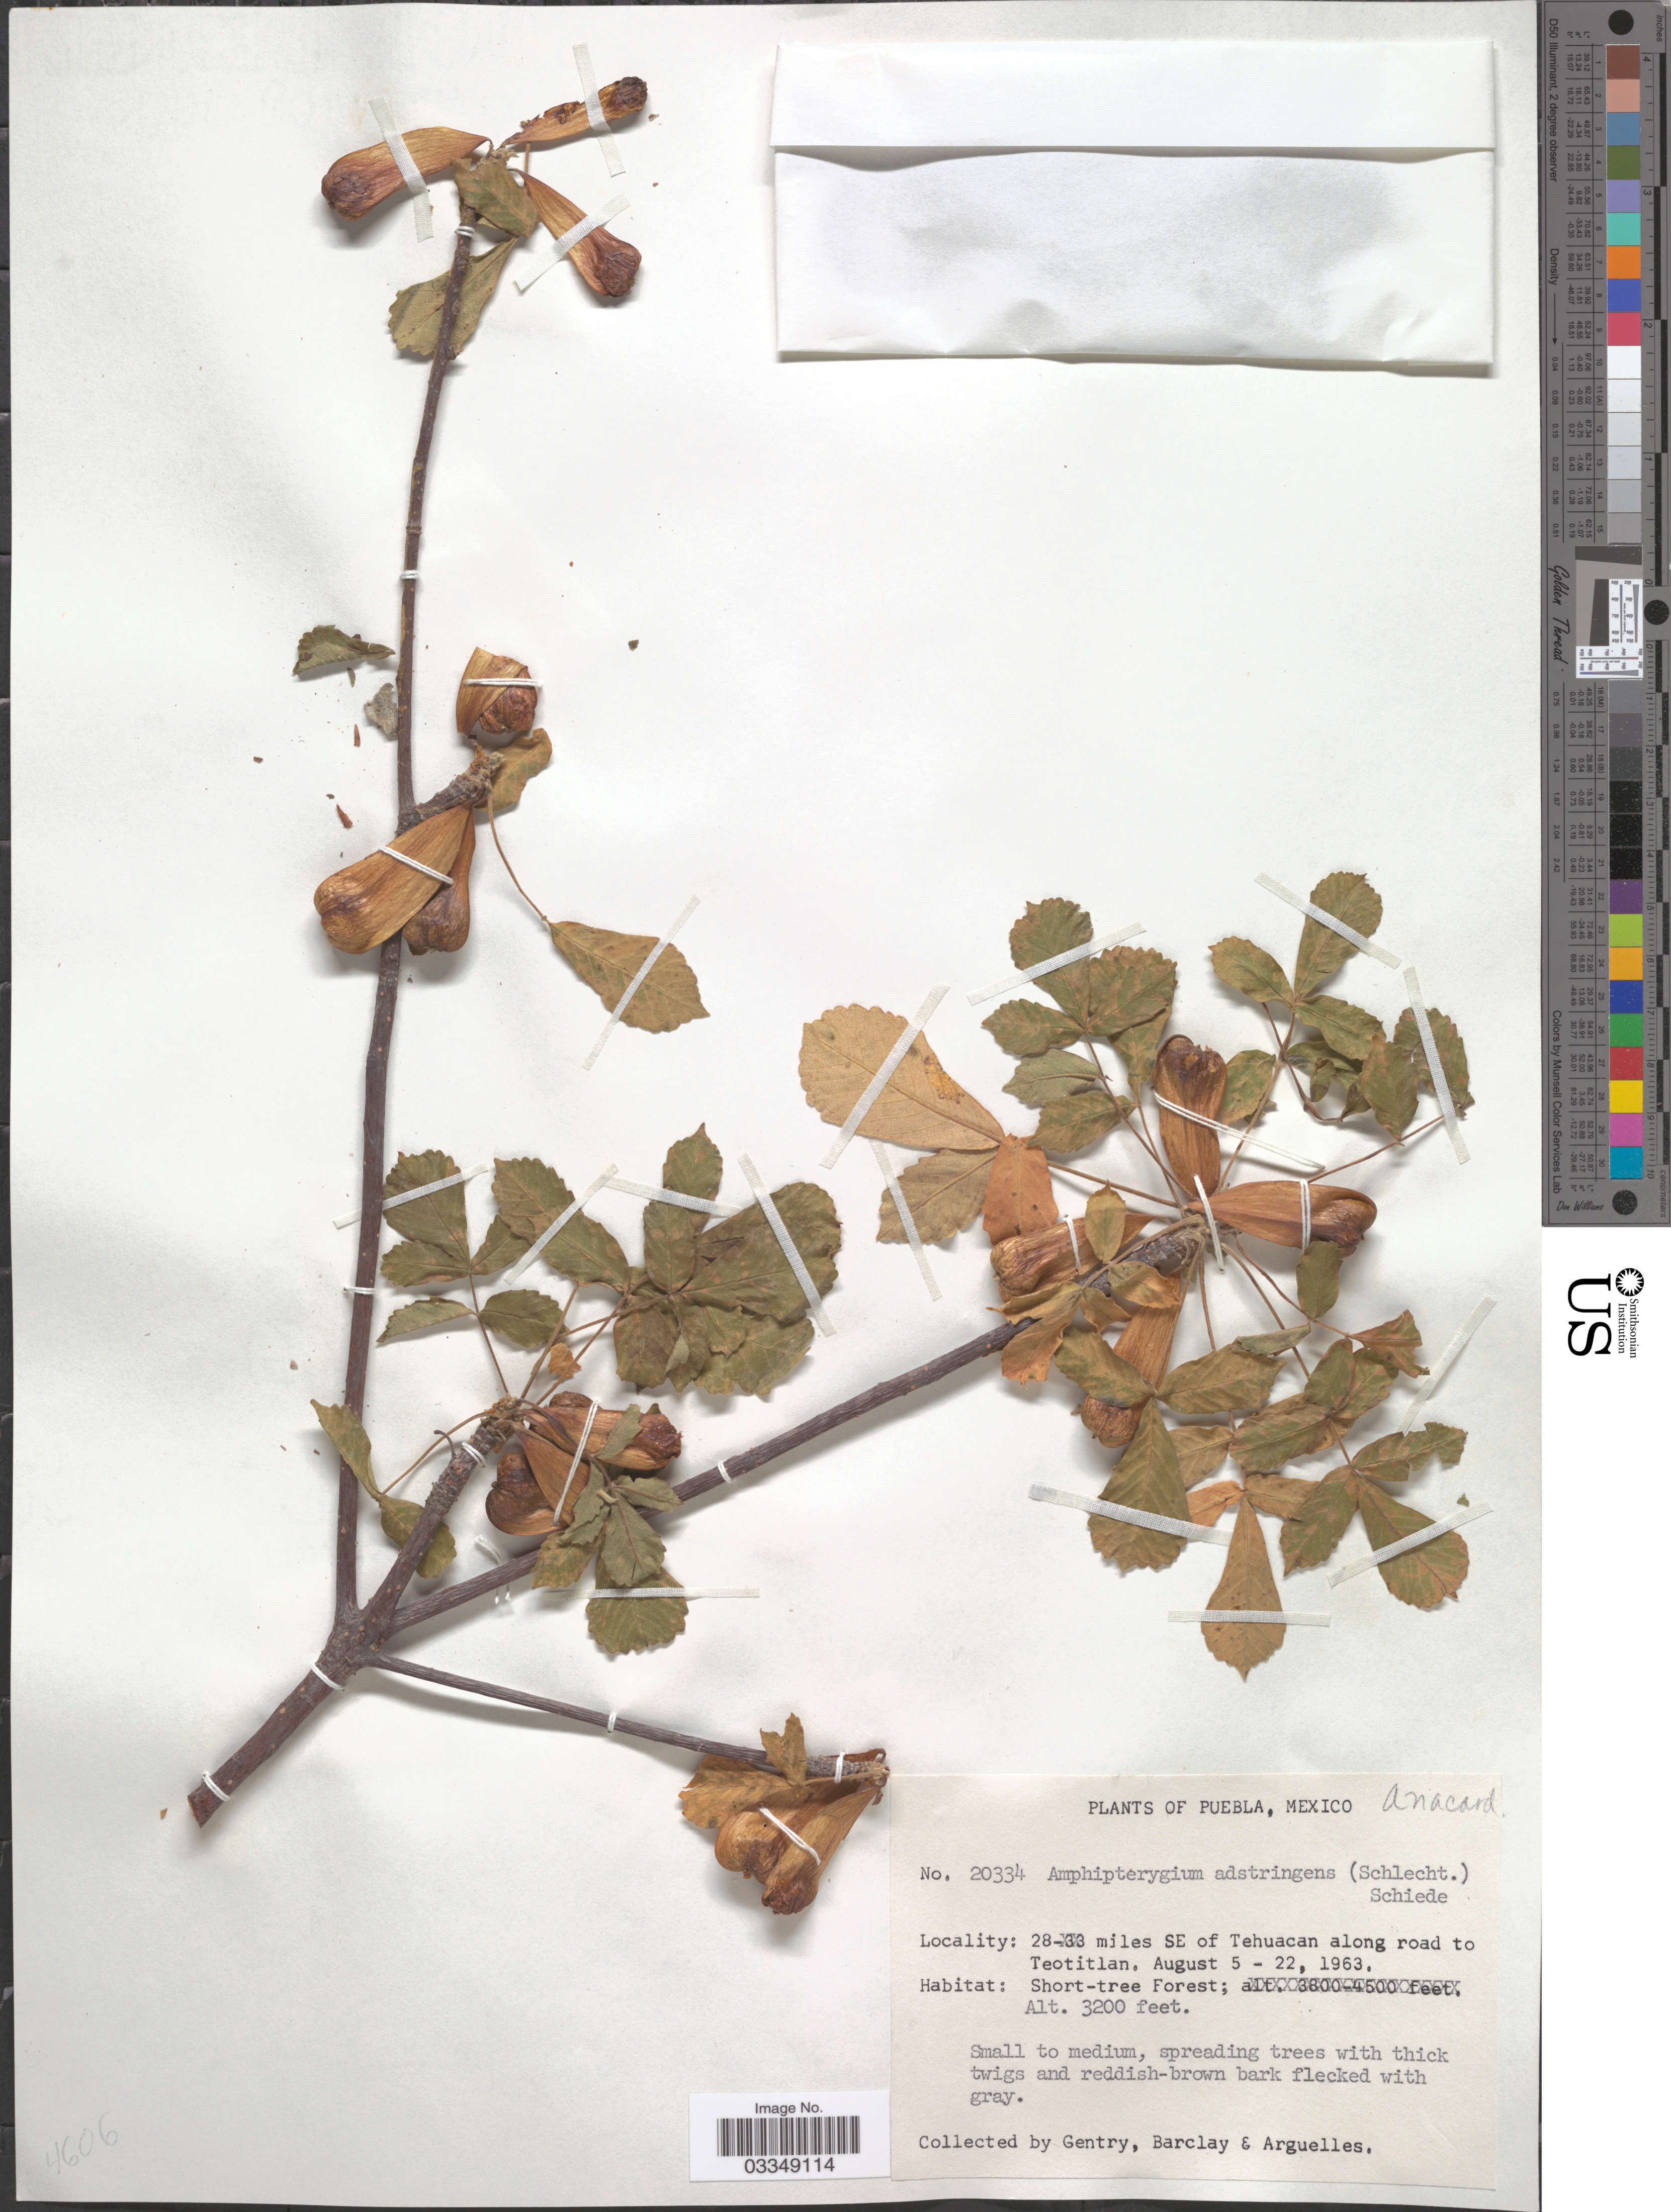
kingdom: Plantae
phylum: Tracheophyta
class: Magnoliopsida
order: Sapindales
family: Anacardiaceae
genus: Amphipterygium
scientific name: Amphipterygium adstringens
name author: (Schltdl.) Schiede ex Standl.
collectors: Gentry, --, -- Barclay & Arguelles, --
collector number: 20334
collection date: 1963-08-05/1963-08-22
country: Mexico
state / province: Puebla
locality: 28 miles SE of Tehuacan along road to Teotitlan.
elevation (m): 975